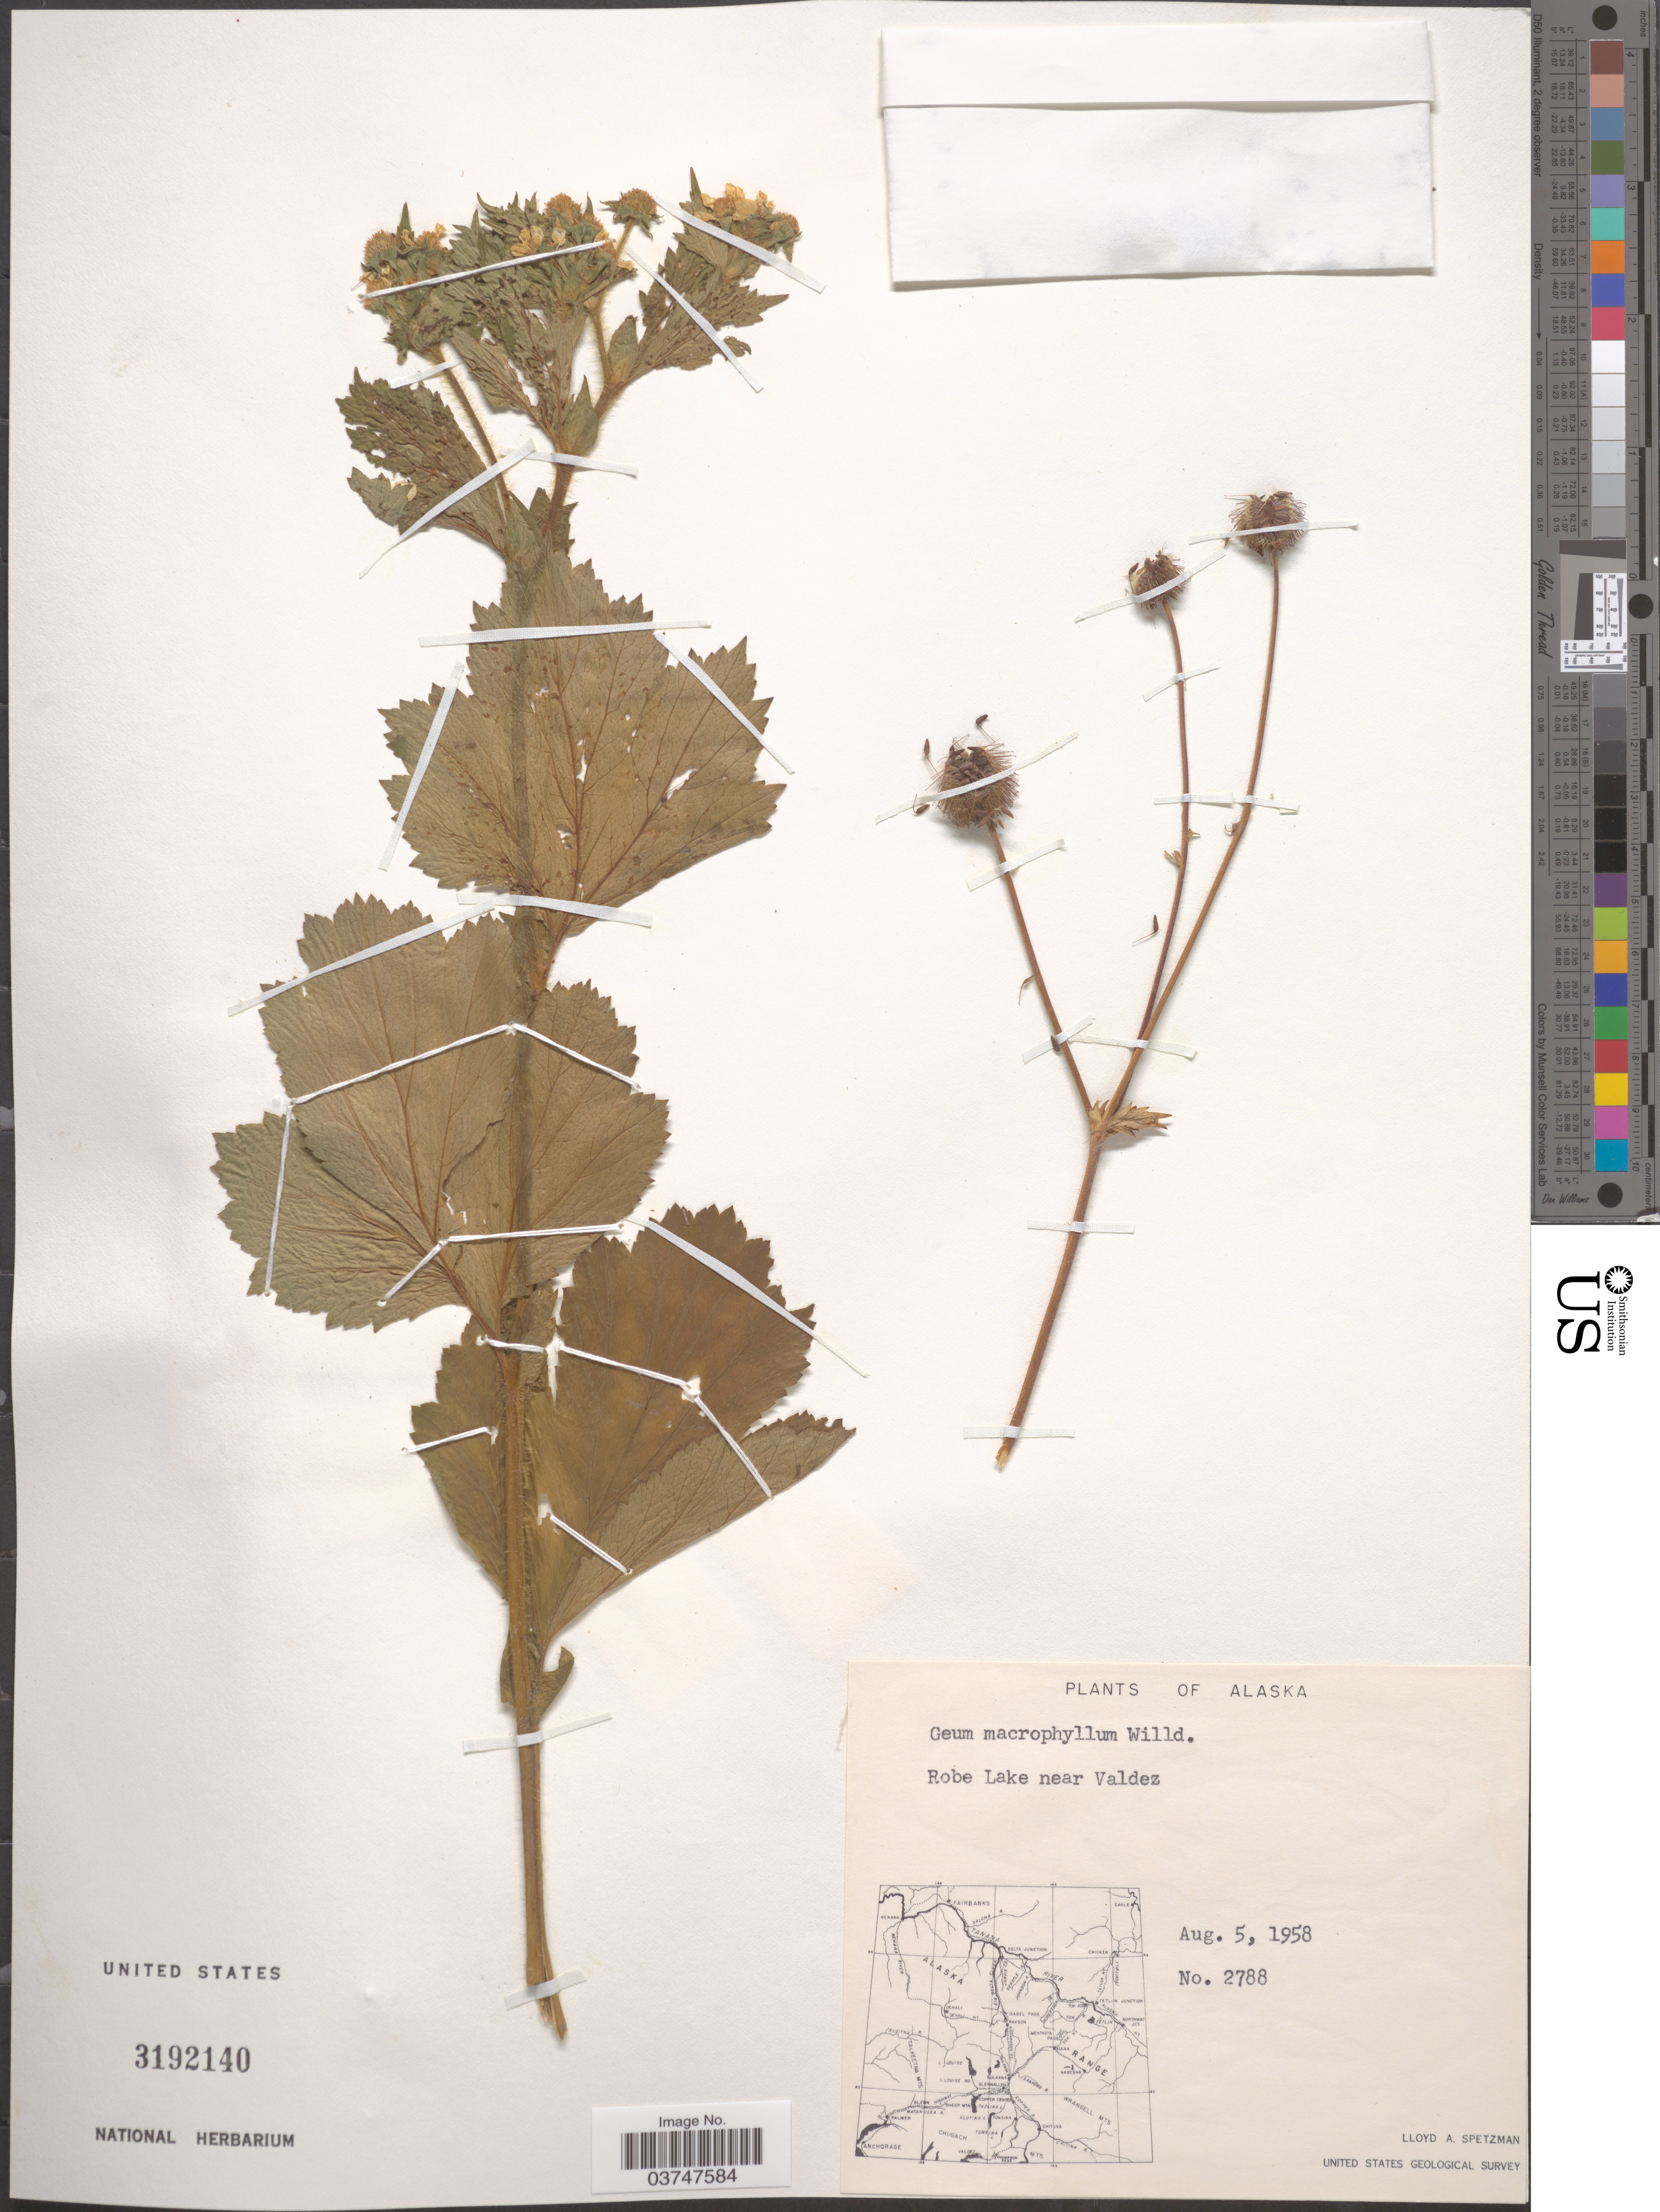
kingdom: Plantae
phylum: Tracheophyta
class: Magnoliopsida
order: Rosales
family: Rosaceae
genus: Geum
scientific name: Geum macrophyllum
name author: Willd.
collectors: L. Spetzman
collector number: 2788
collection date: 1958-08-05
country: United States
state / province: Alaska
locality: Robe Lake near Valdez.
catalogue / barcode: US 3192140